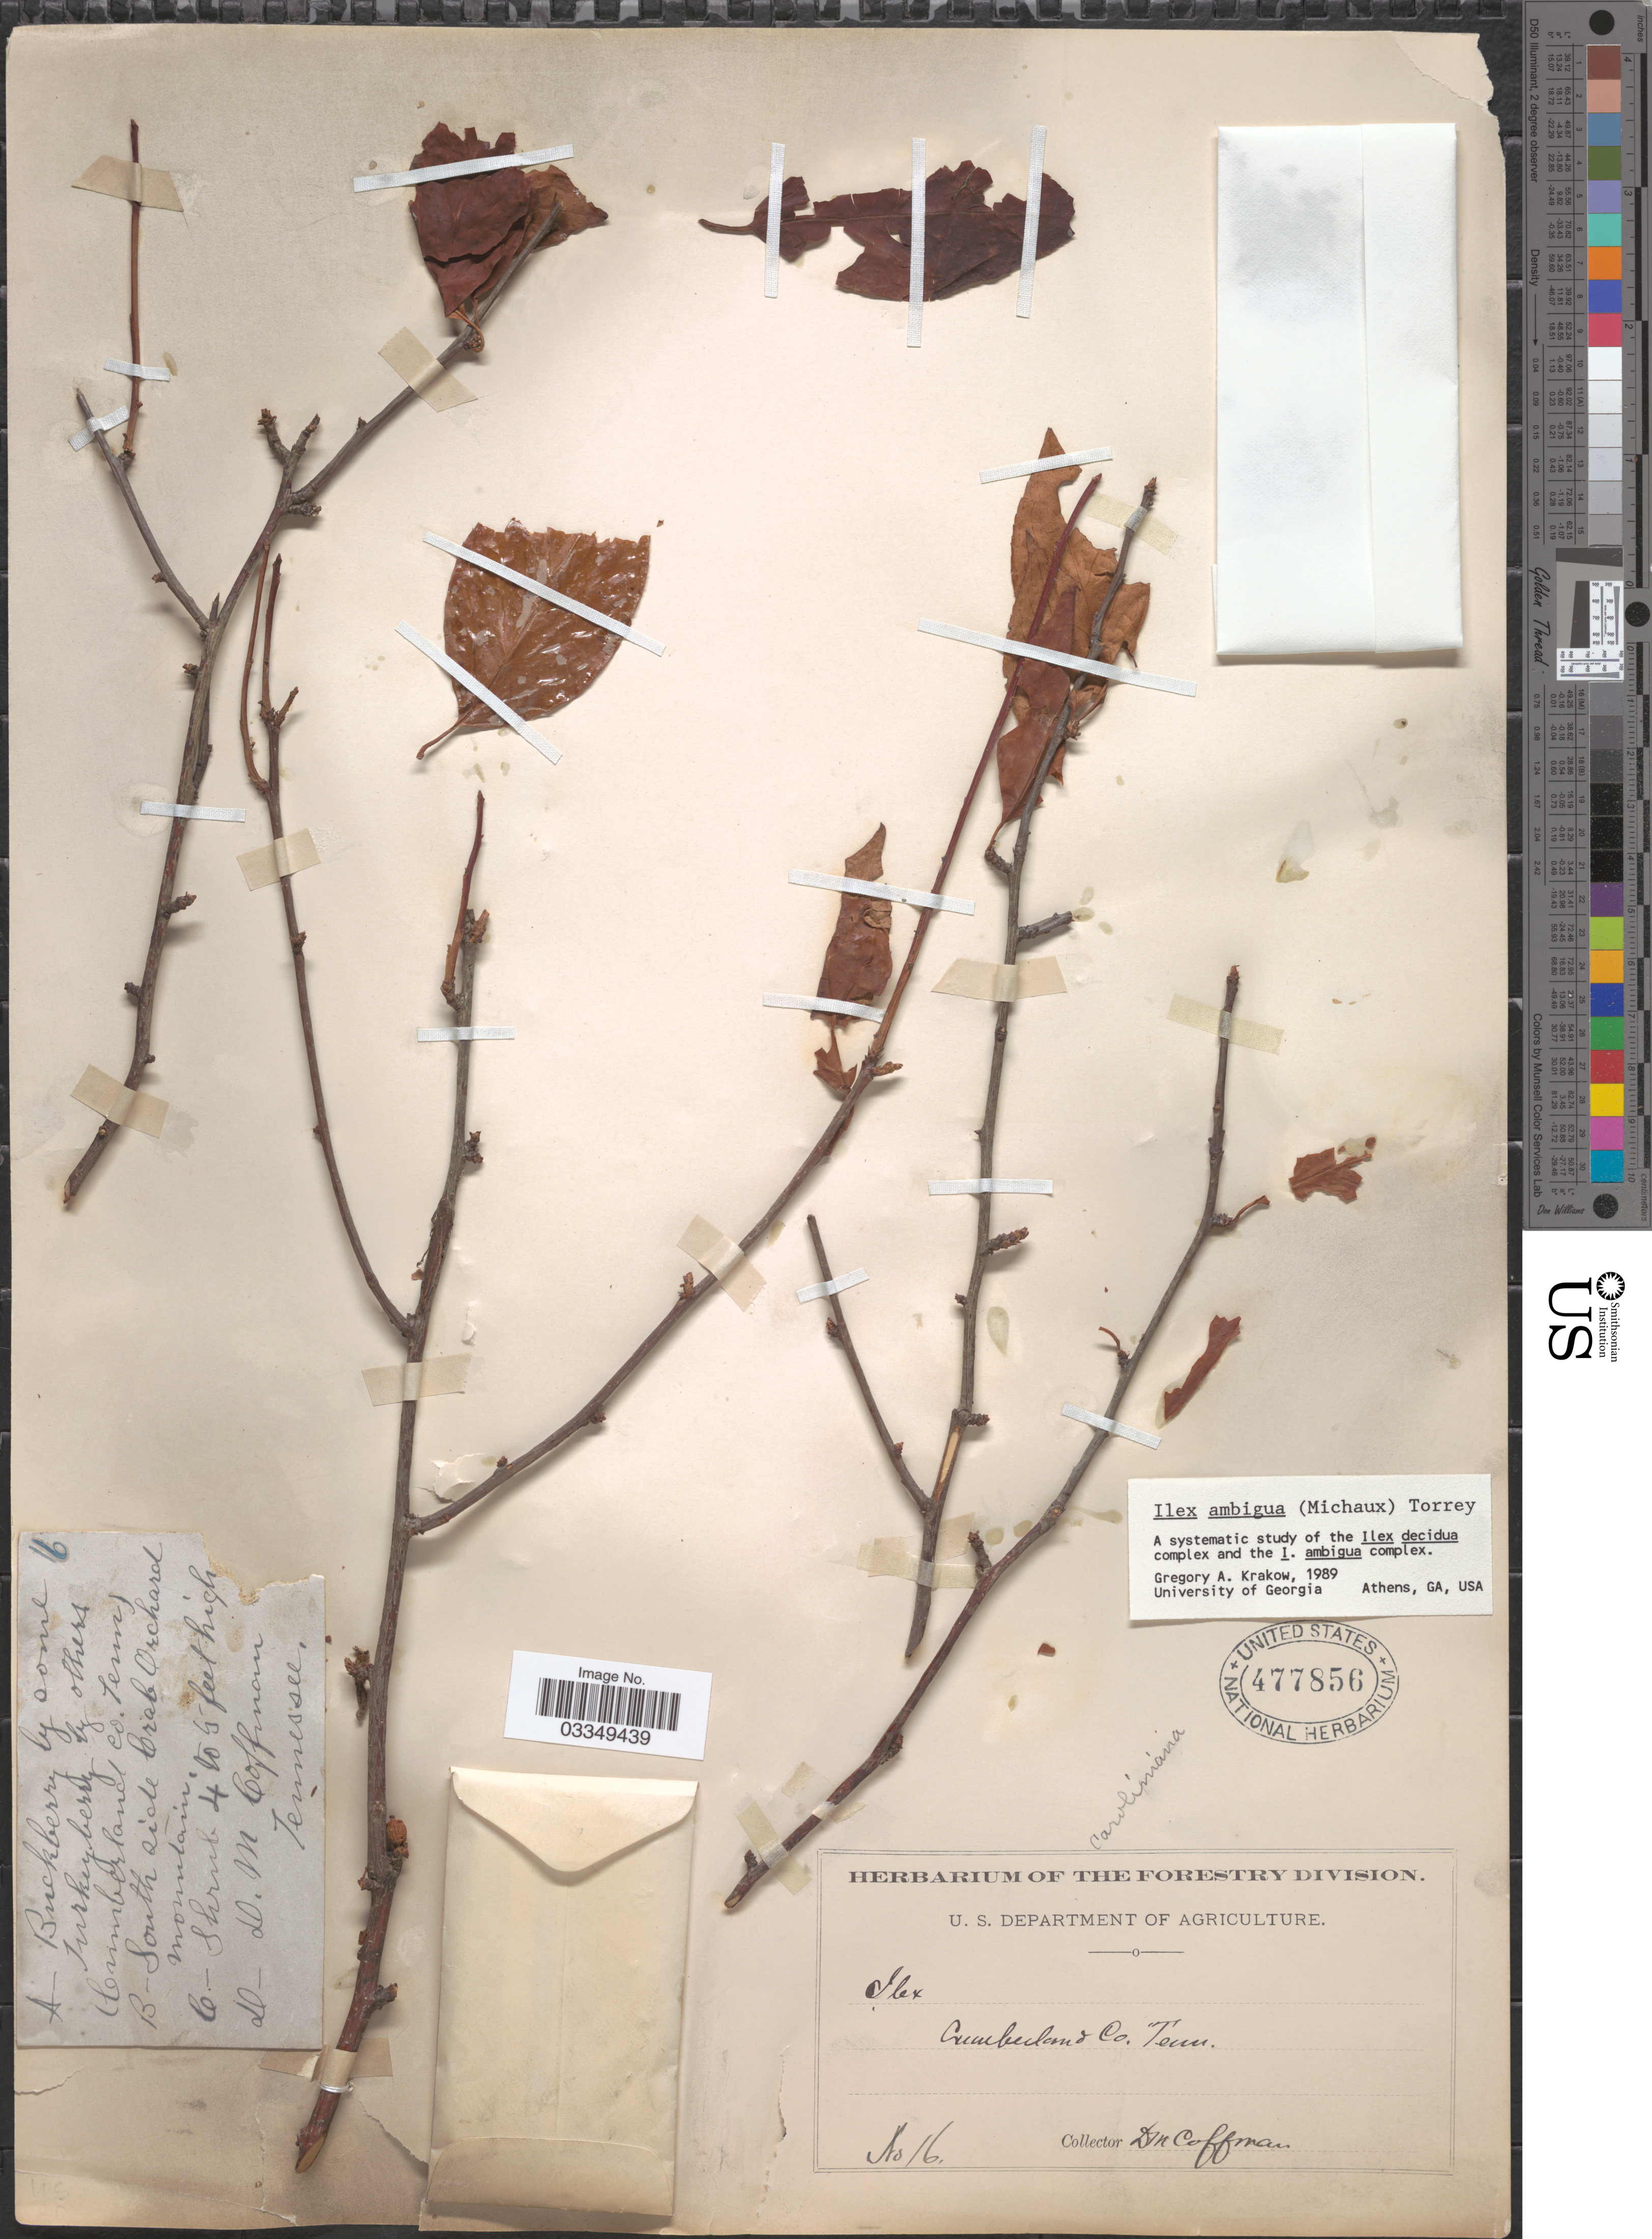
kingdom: Plantae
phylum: Tracheophyta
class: Magnoliopsida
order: Aquifoliales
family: Aquifoliaceae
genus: Ilex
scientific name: Ilex ambigua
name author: Chapm.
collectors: D. M. Coffman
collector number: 16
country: United States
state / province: Tennessee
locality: Cumberland Co.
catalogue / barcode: US 477856